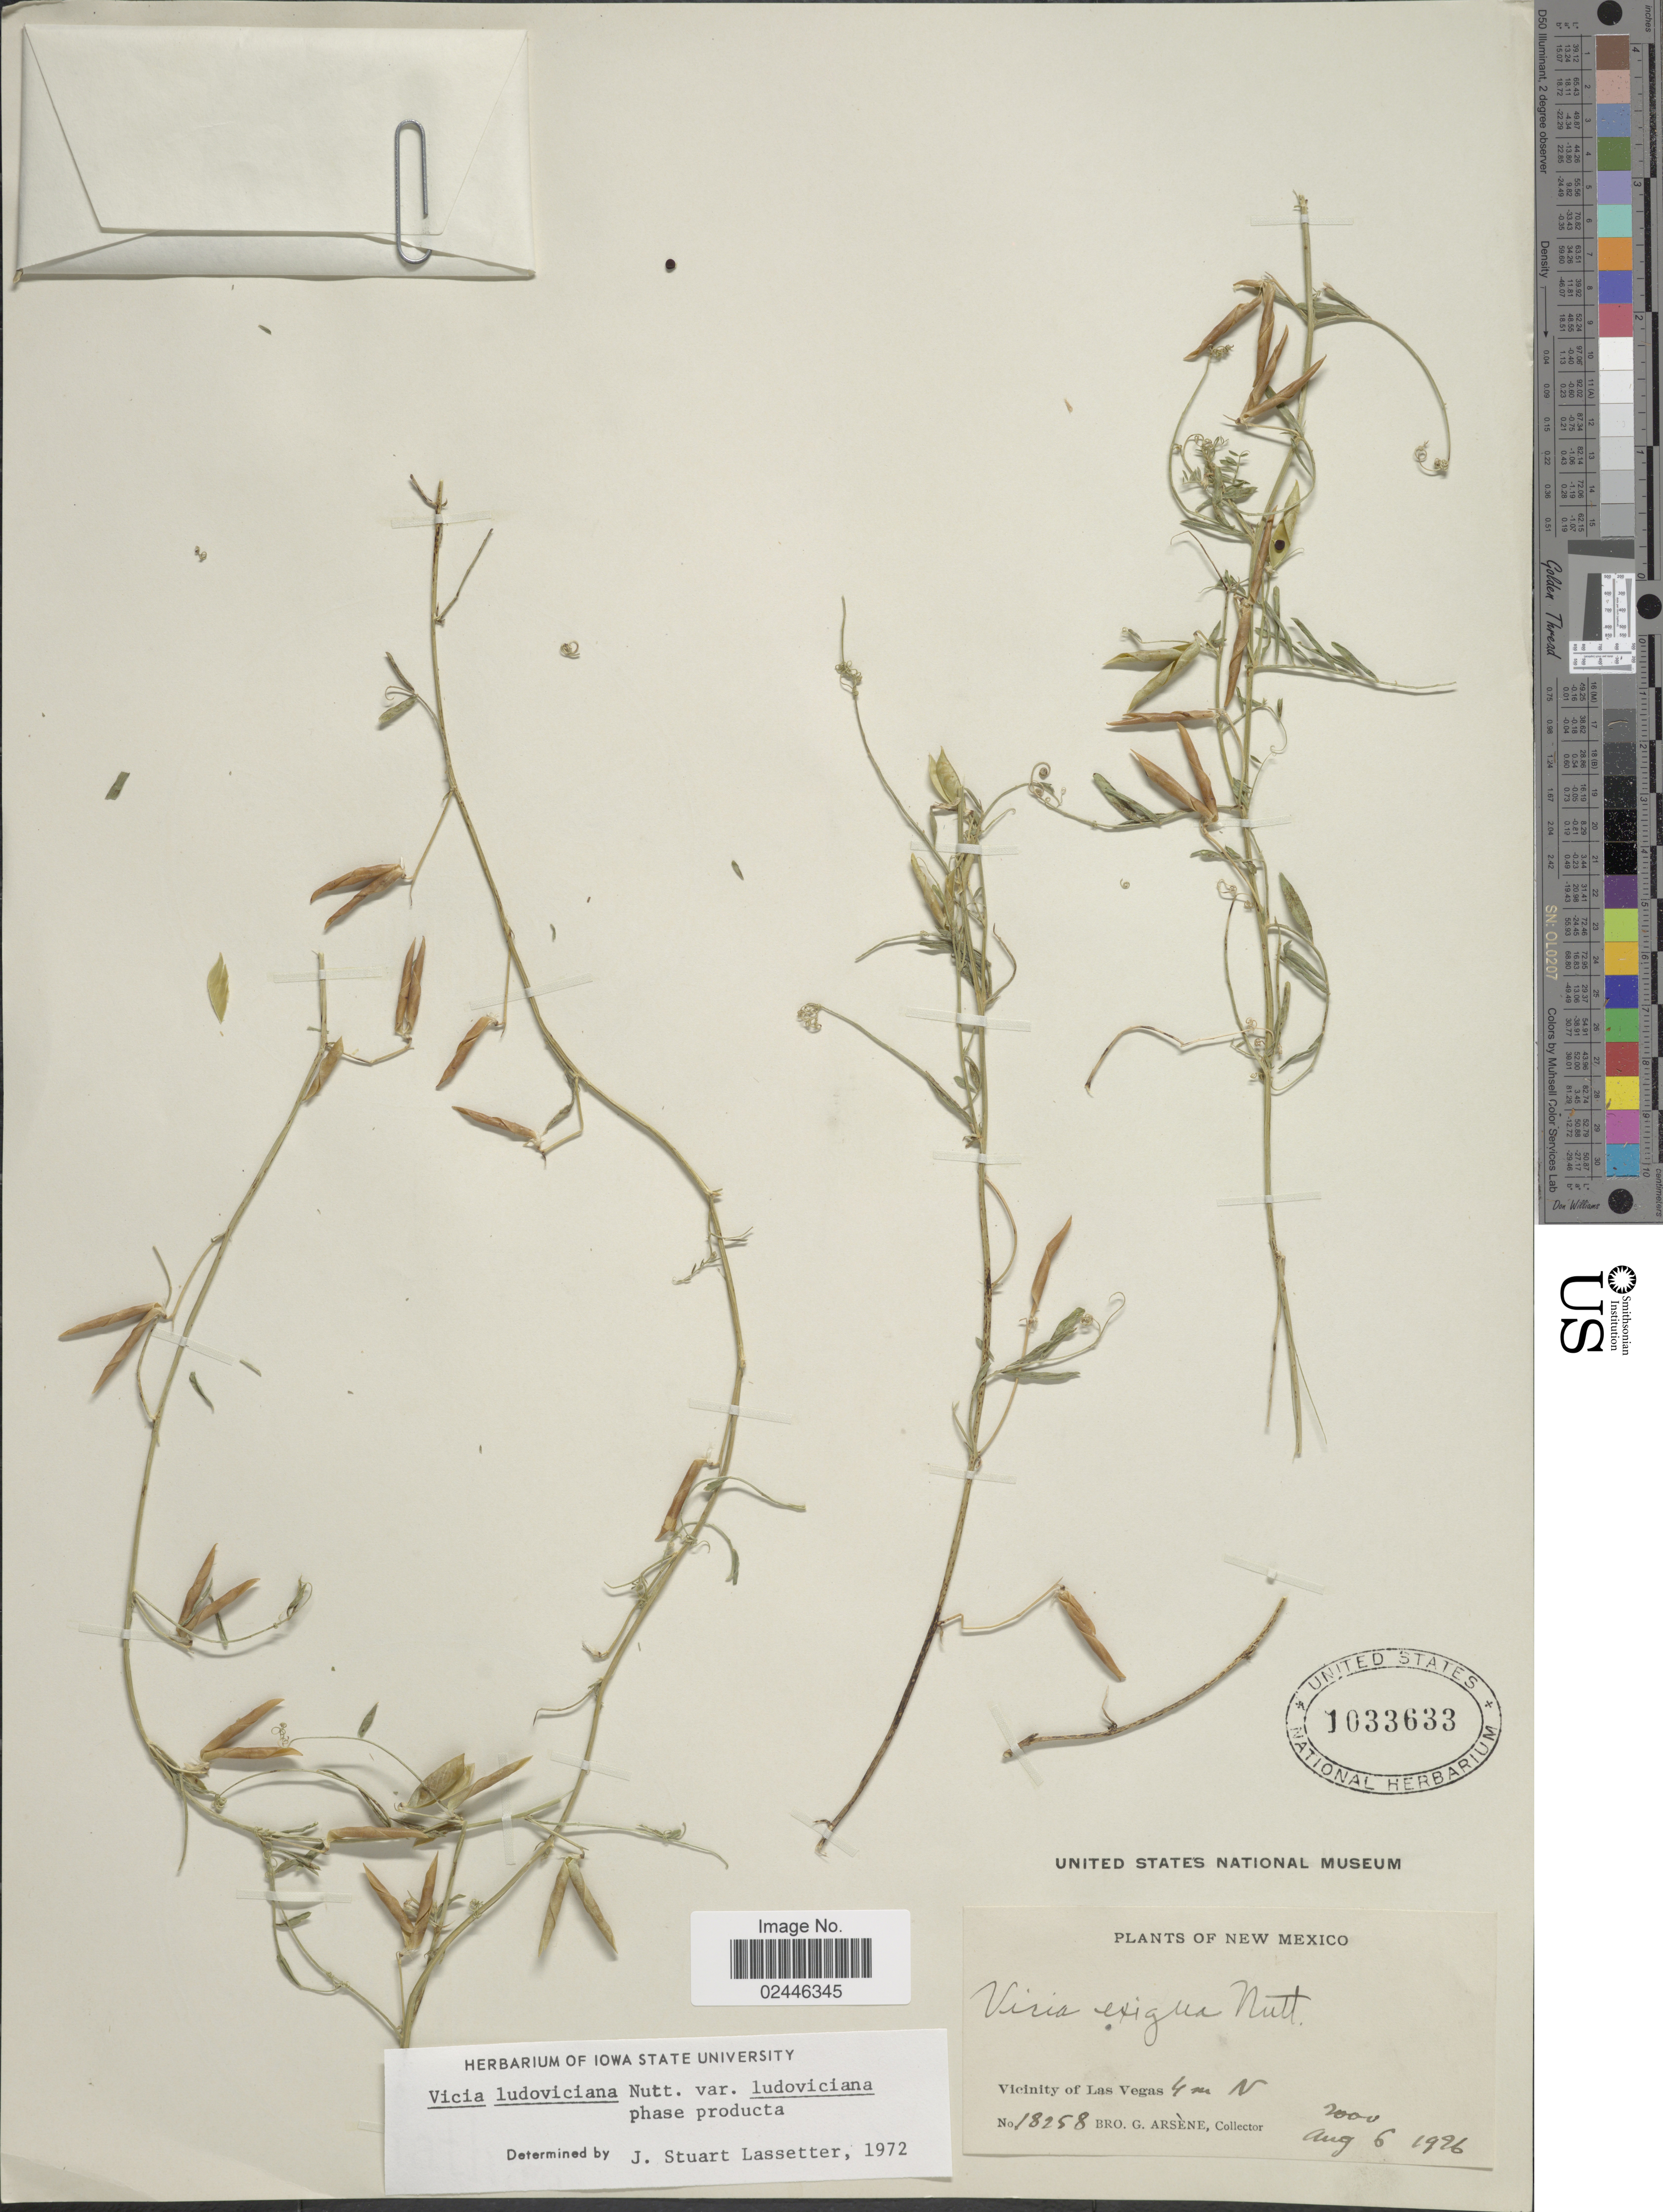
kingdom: Plantae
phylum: Tracheophyta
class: Magnoliopsida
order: Fabales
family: Fabaceae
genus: Vicia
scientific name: Vicia ludoviciana var. ludoviciana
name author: Nutt. ex Torr. & A. Gray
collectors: Bro. G. Arsène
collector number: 18258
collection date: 1926-08-06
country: United States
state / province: New Mexico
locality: Vicinity of Las Vegas, 4 m N.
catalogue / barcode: US 1033633